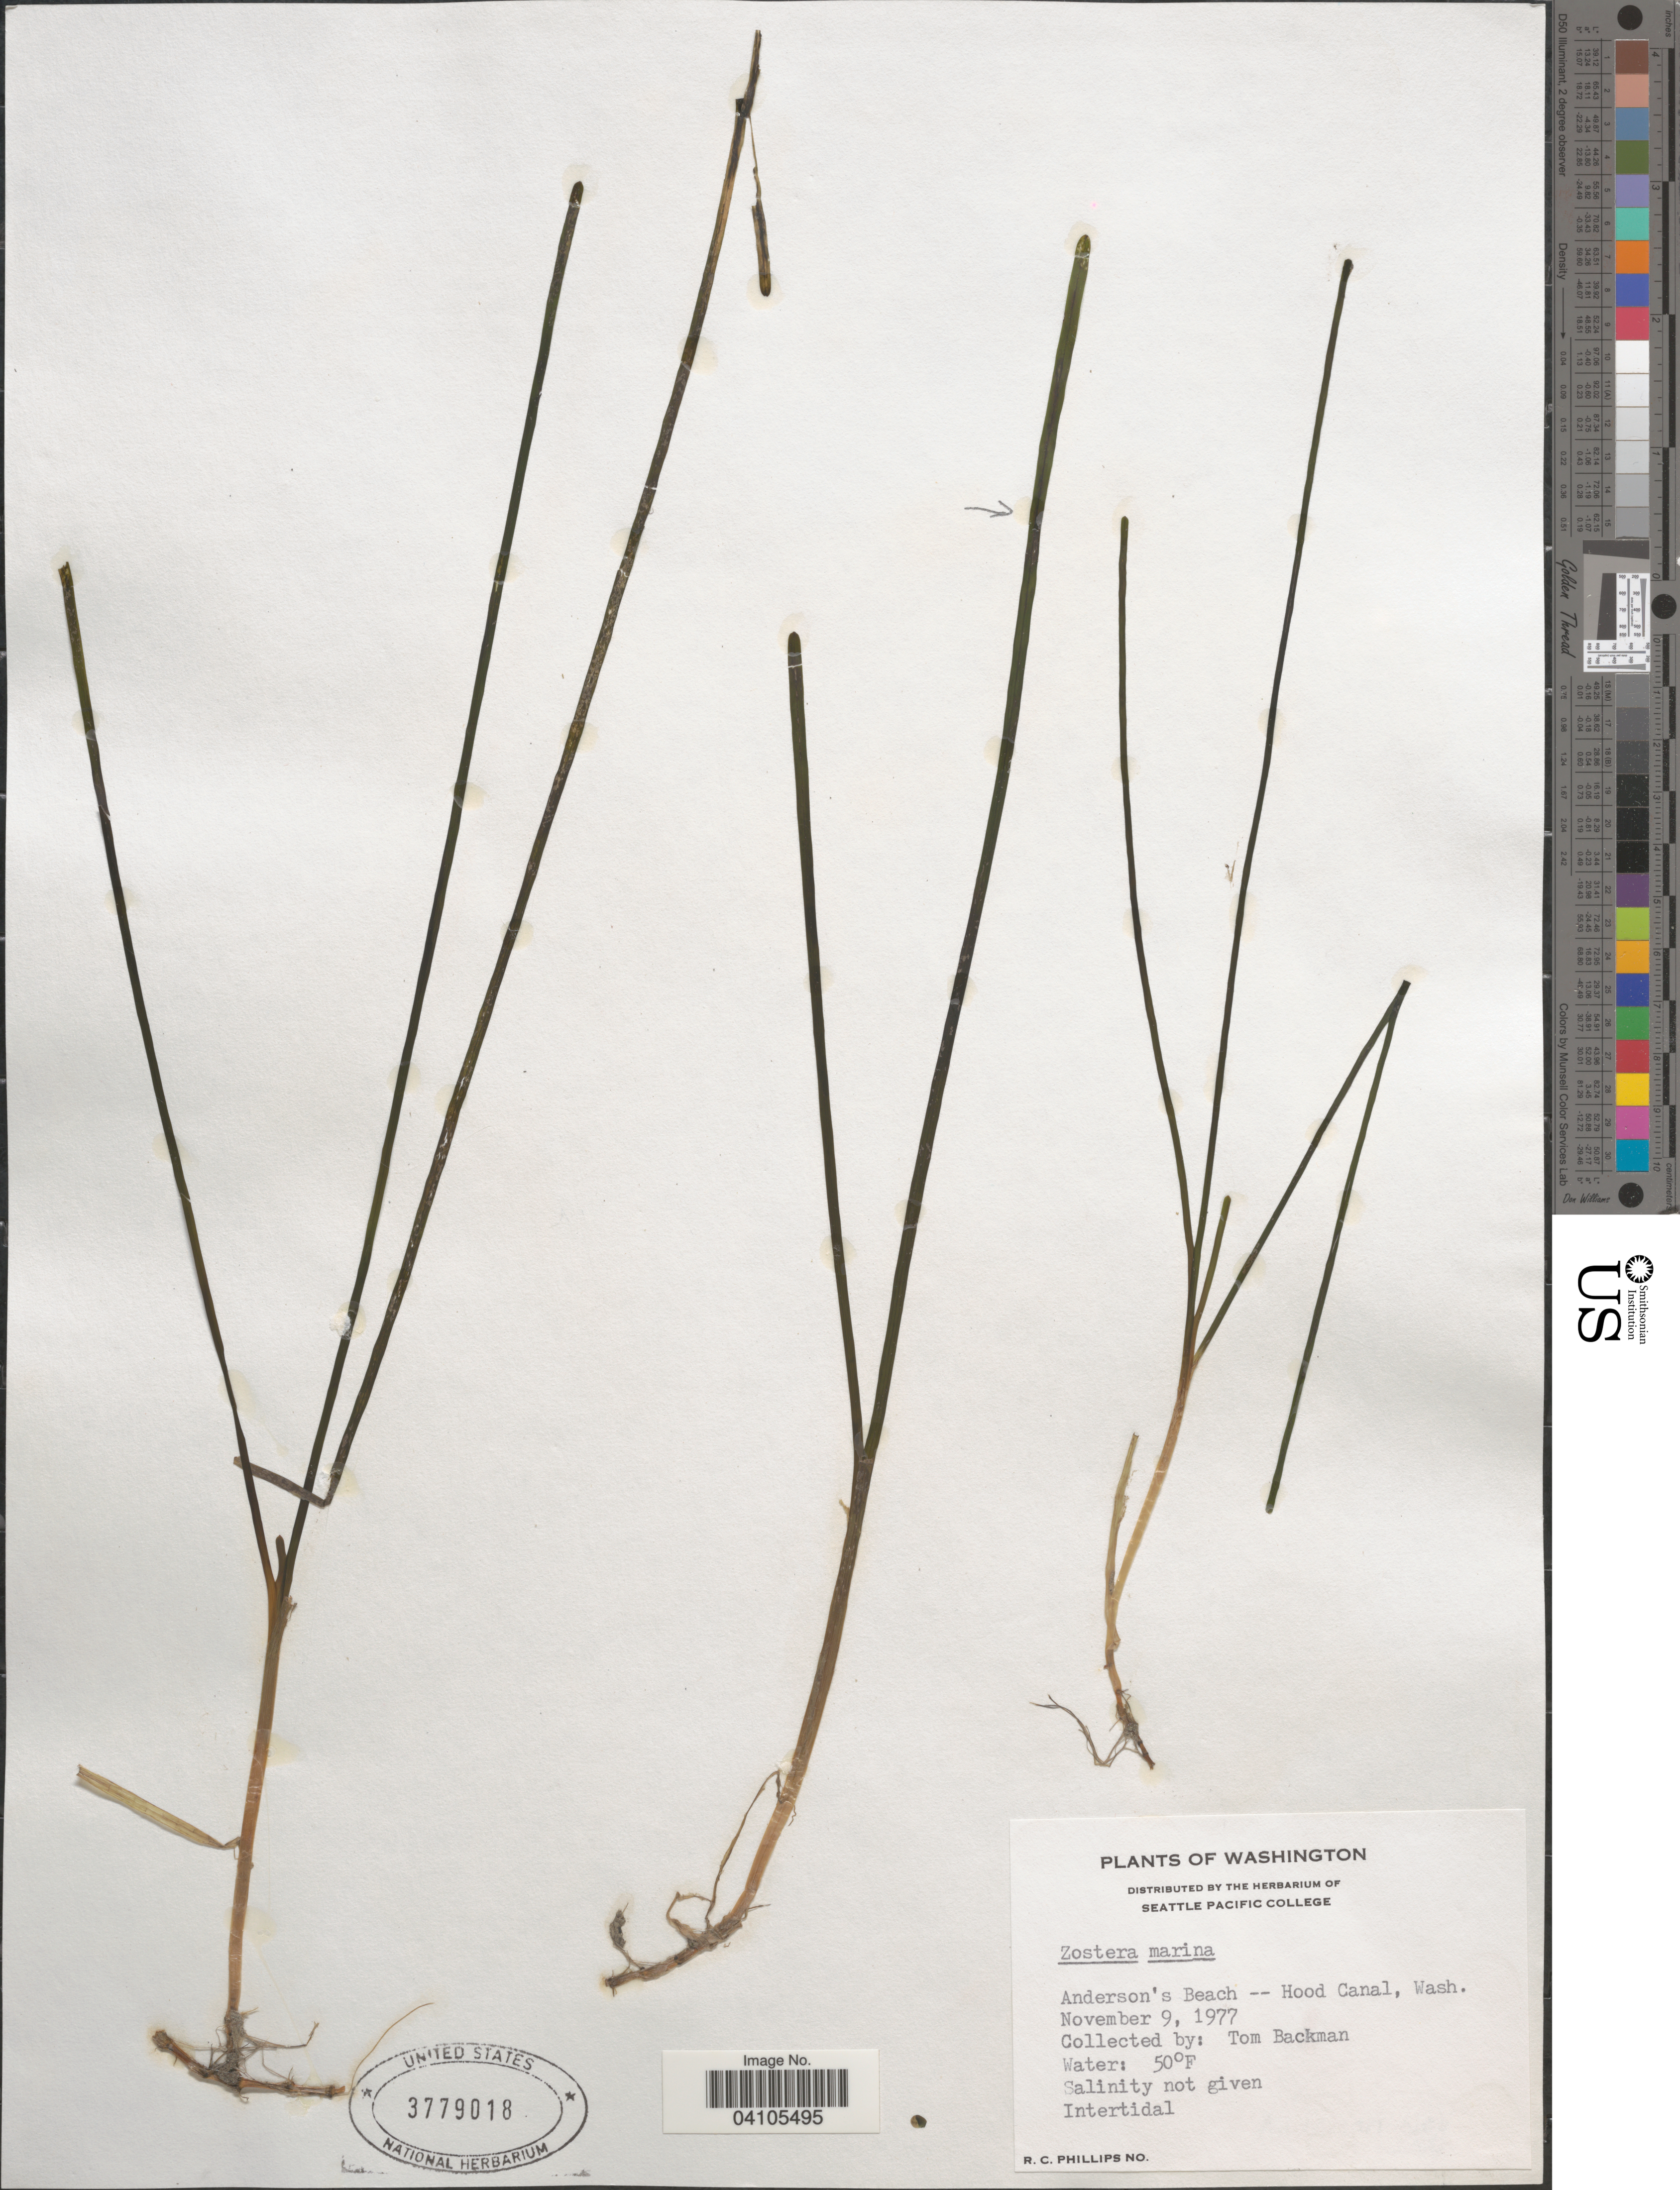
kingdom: Plantae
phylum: Tracheophyta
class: Liliopsida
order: Alismatales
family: Zosteraceae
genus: Zostera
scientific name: Zostera marina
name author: L.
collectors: T. Backman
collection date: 1977-11-09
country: United States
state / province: Washington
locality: Anderson's Beach -- Hood Canal.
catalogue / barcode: US 3779018